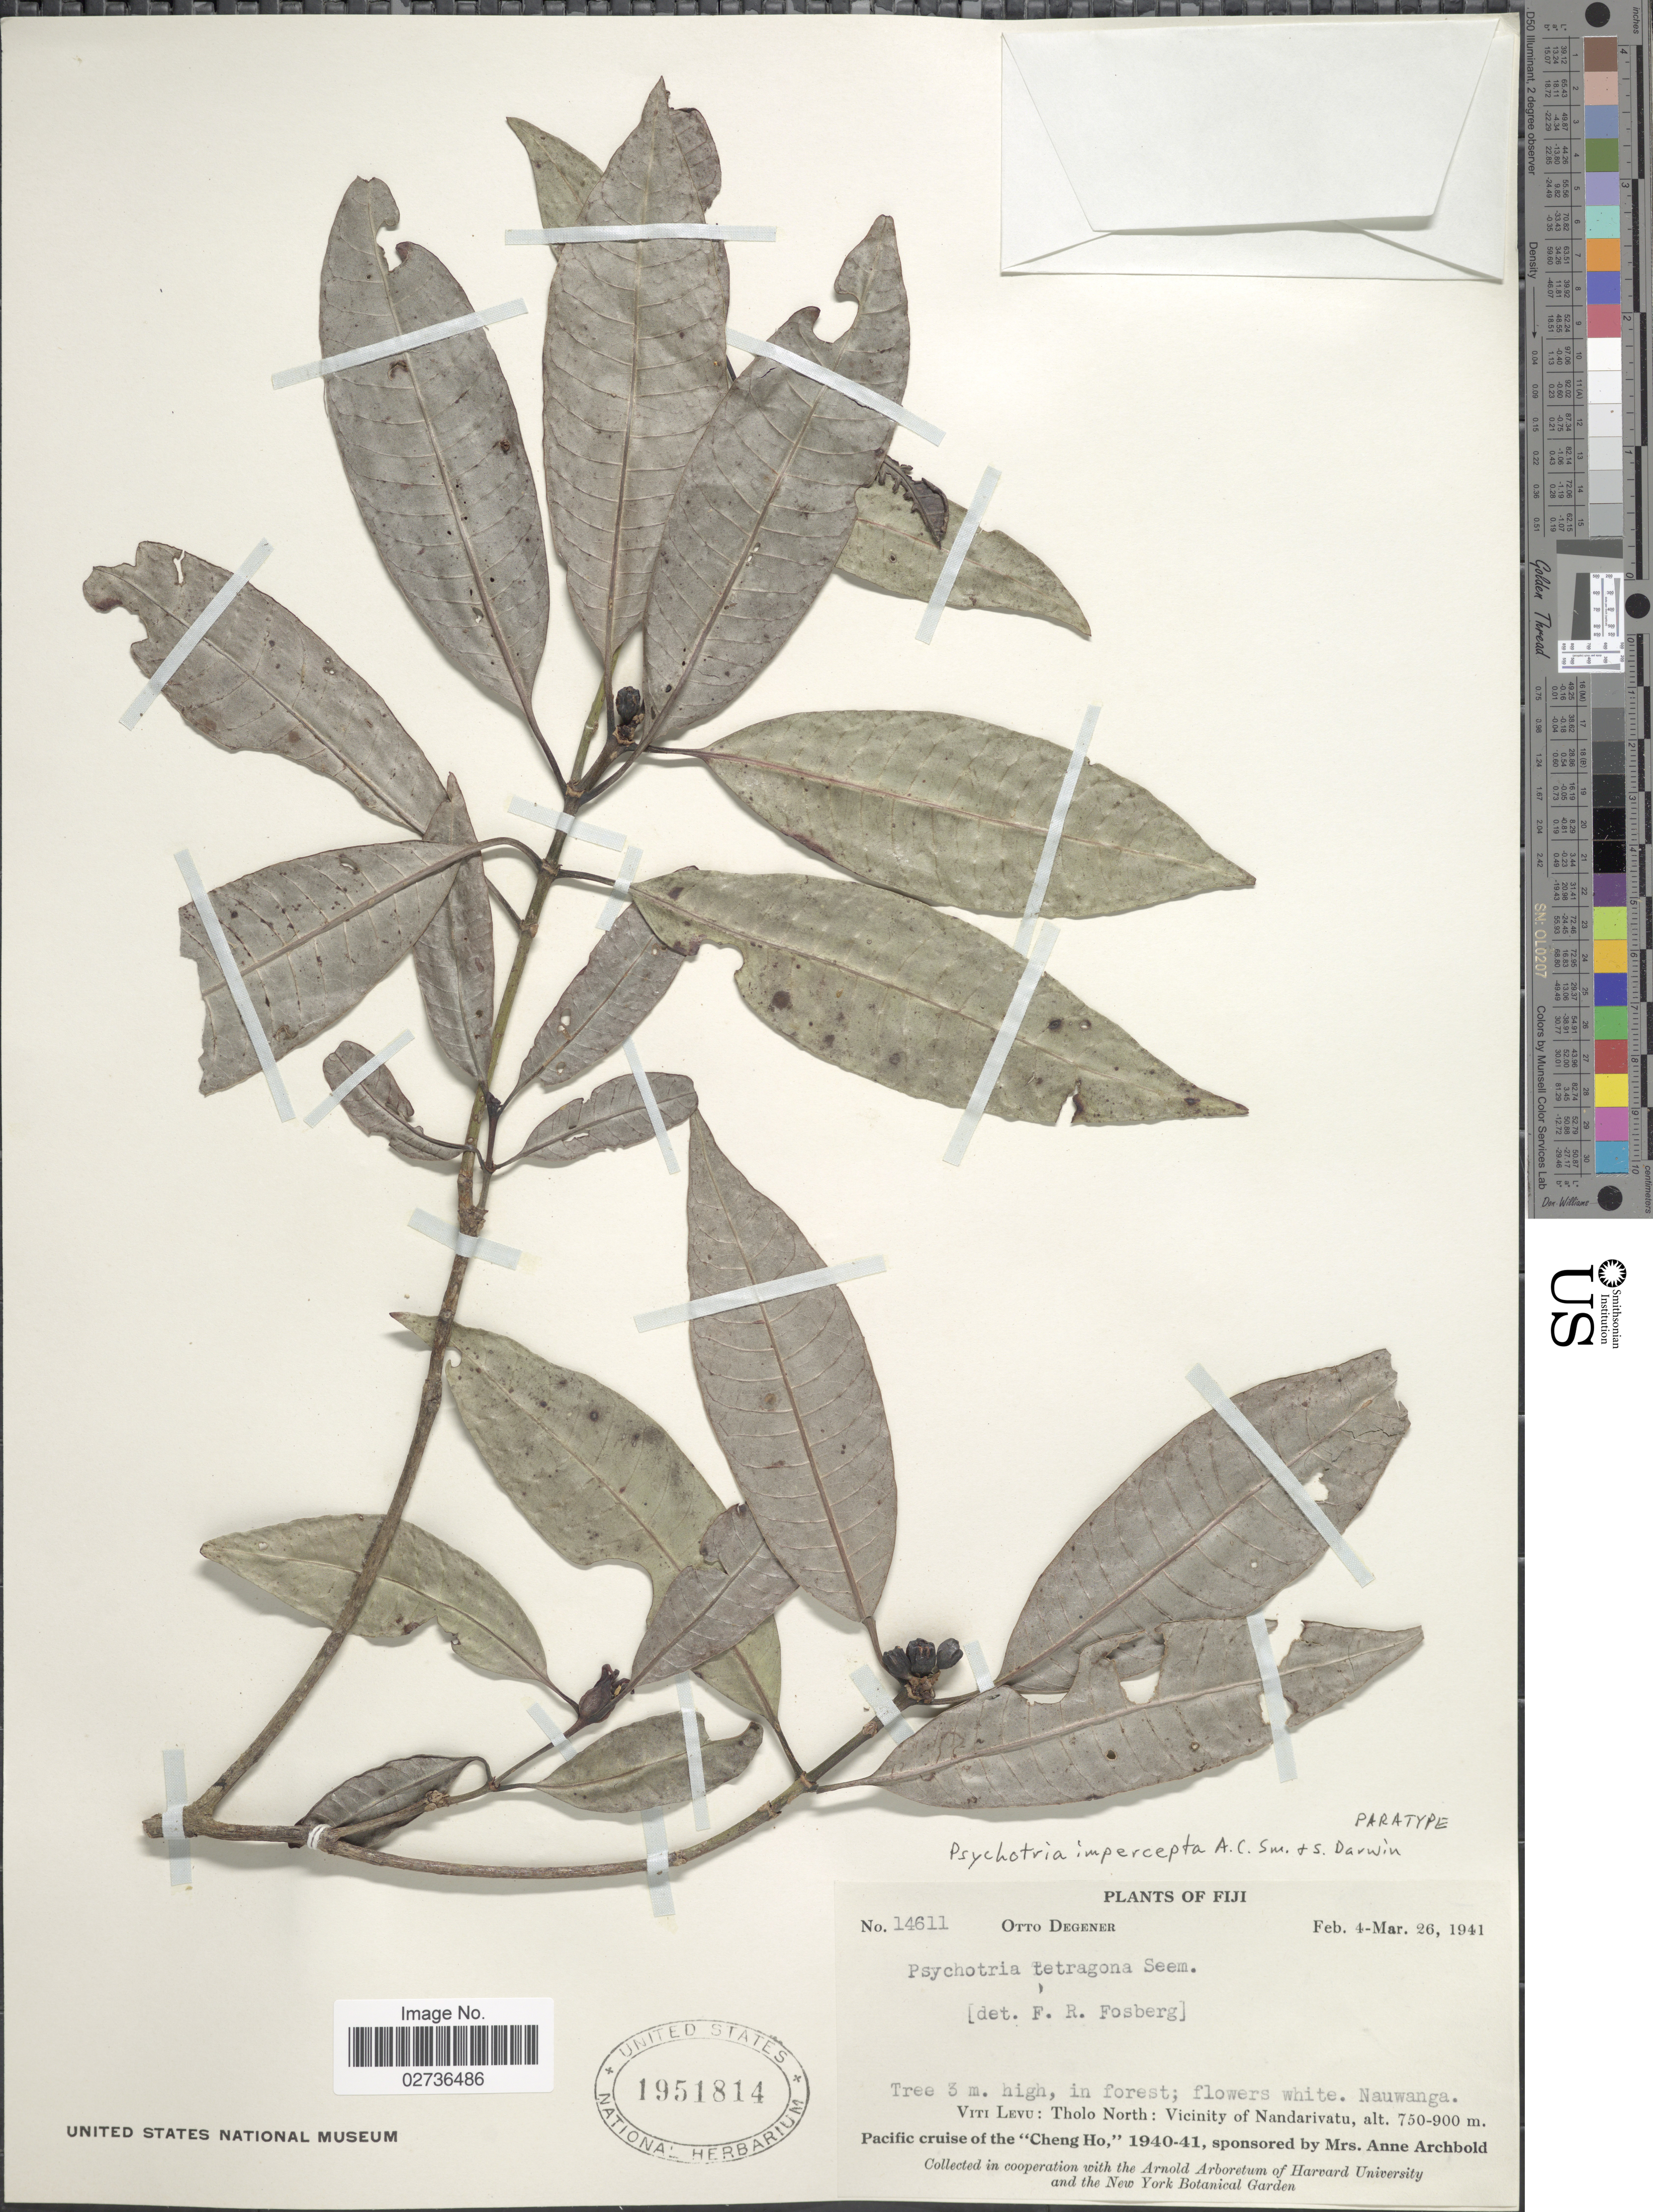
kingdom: Plantae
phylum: Tracheophyta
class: Magnoliopsida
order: Gentianales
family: Rubiaceae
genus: Psychotria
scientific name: Psychotria impercepta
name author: A.C. Sm. & S.P. Darwin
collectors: O. Degener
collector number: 14611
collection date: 1941-02-04/1941-03-26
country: Fiji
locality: In forest, Nauwanga, Viti Levu: Tholo North: Vicinity of Nandarivatu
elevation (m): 750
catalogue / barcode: US 1951814